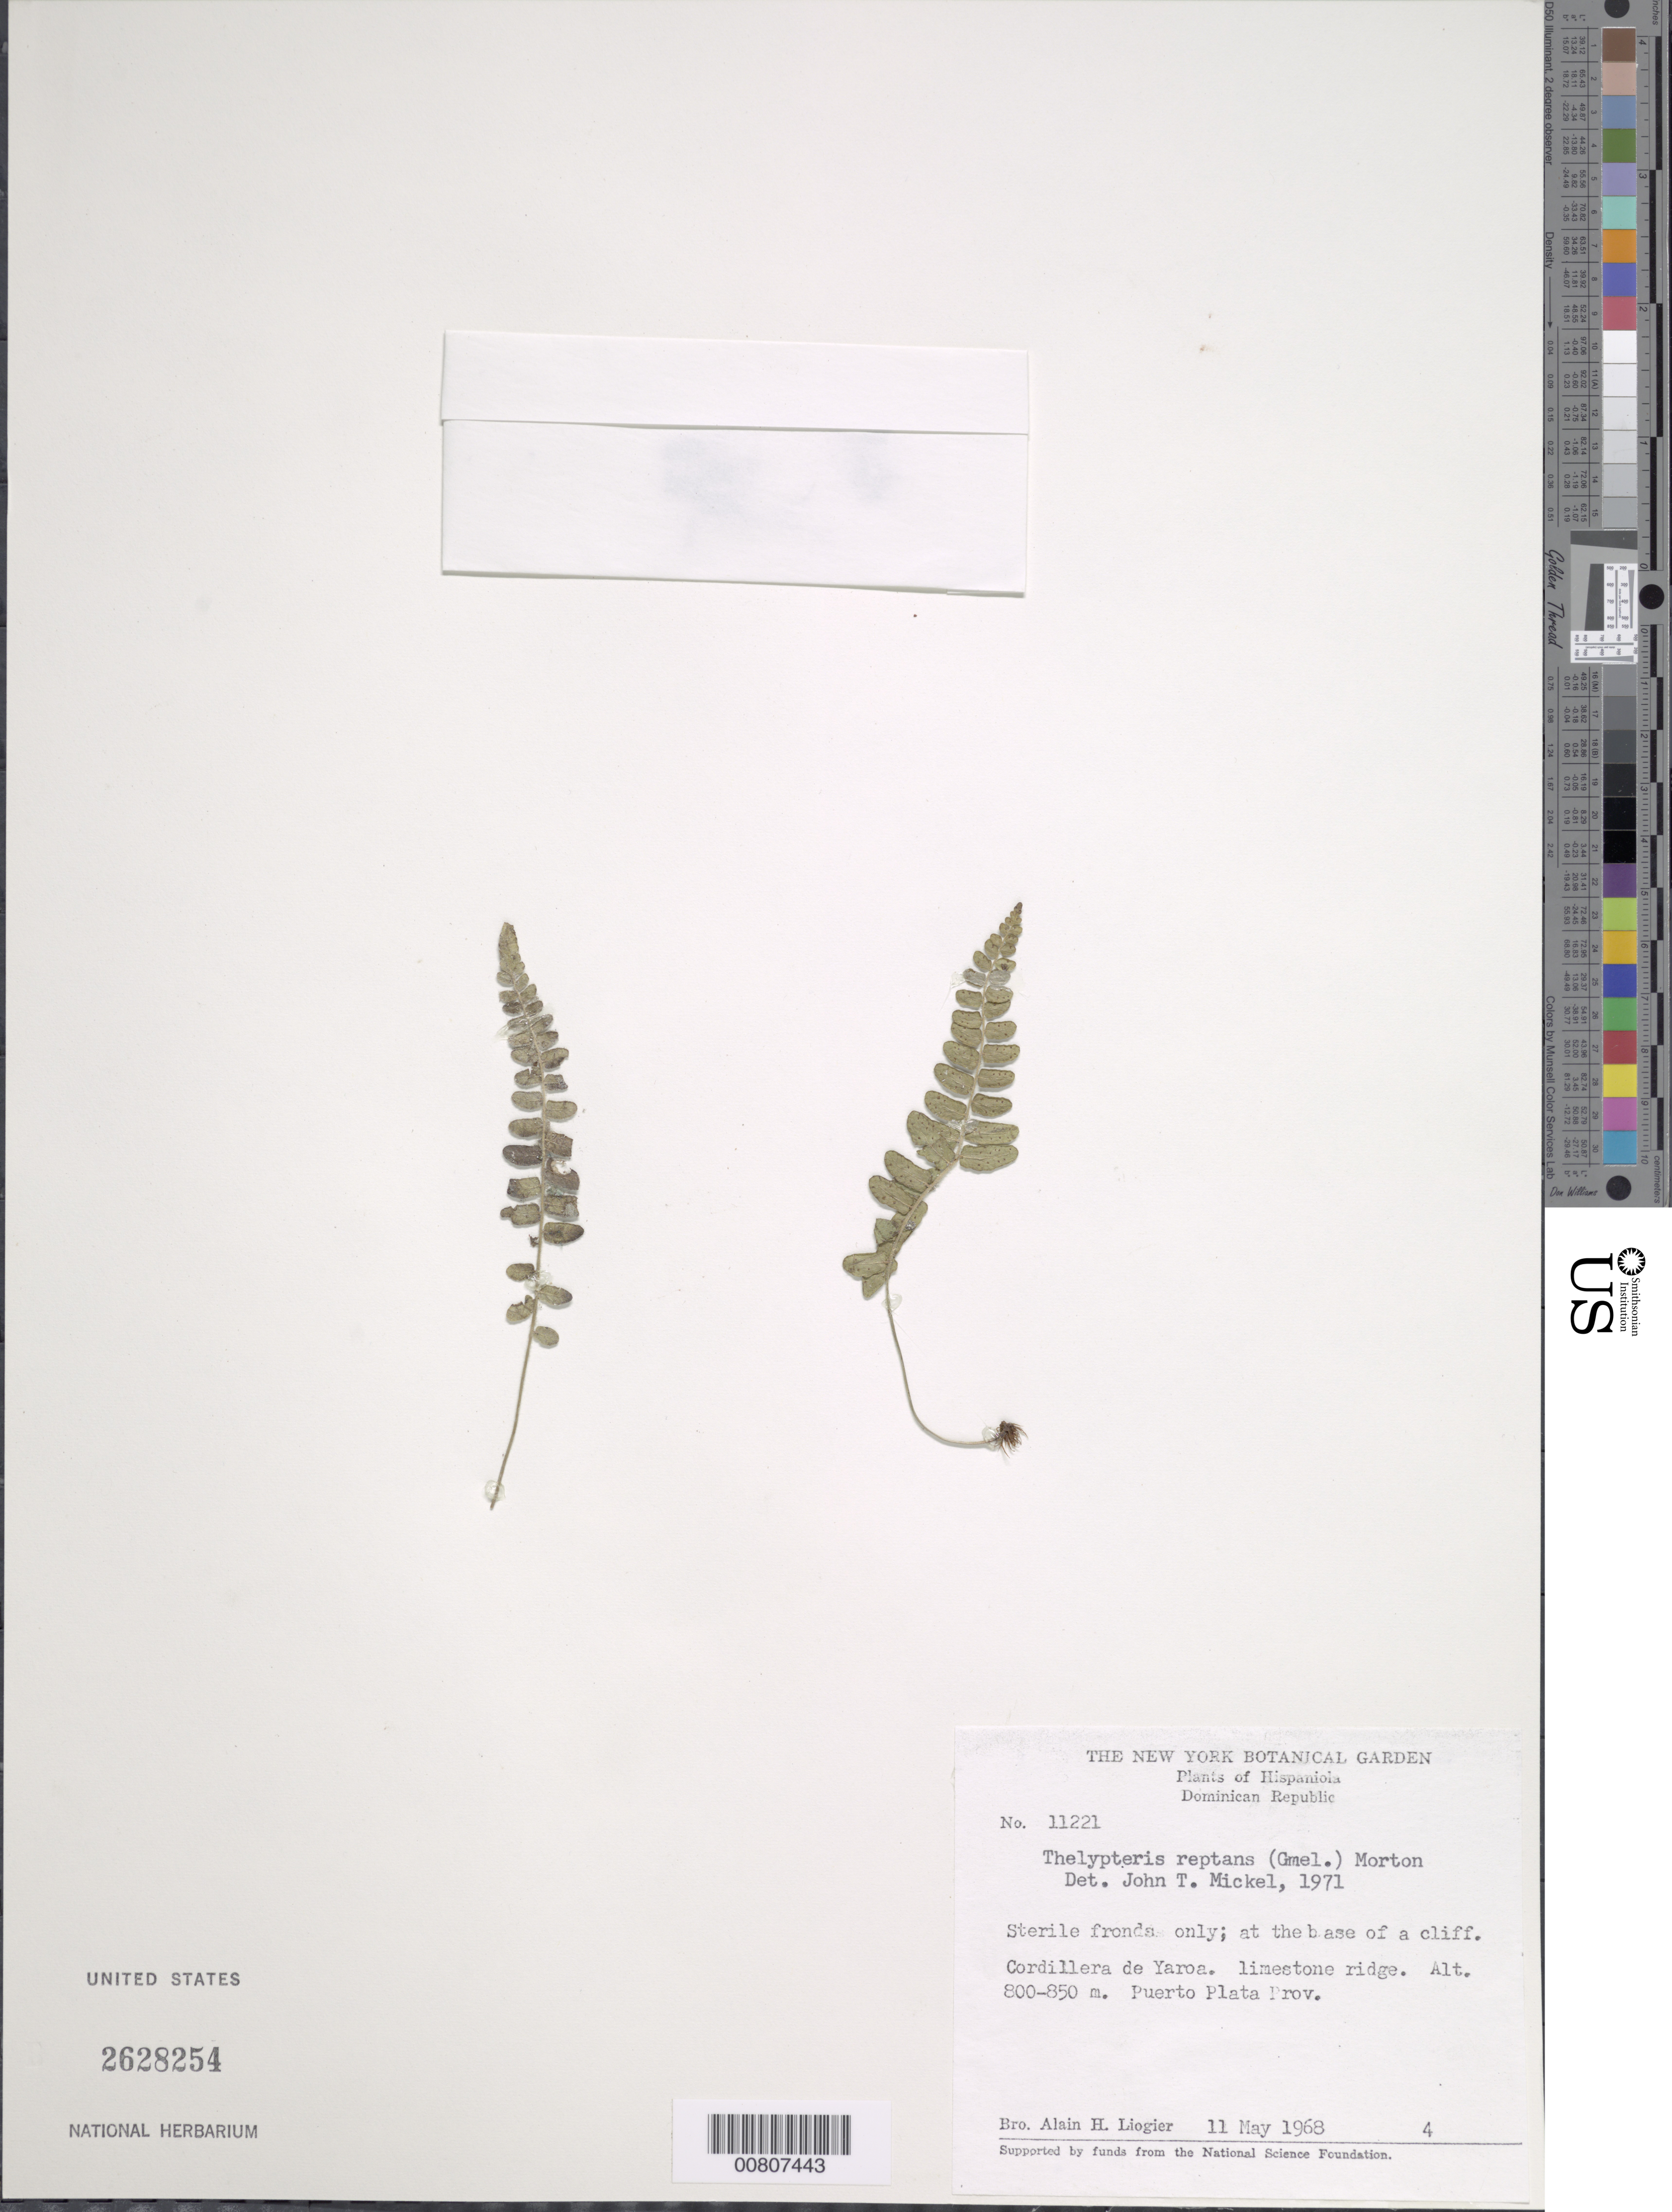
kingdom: Plantae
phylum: Tracheophyta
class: Polypodiopsida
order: Polypodiales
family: Thelypteridaceae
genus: Goniopteris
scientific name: Goniopteris reptans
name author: (J.F. Gmel.) C. Presl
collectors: A. H. Liogier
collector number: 11221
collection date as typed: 11 May 1968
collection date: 1968-05-11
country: Dominican Republic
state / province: Puerto Plata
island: Hispaniola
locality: Cordillera de Yaroa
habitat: Limestone ridge, at base of cliff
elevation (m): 800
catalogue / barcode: US 2628254